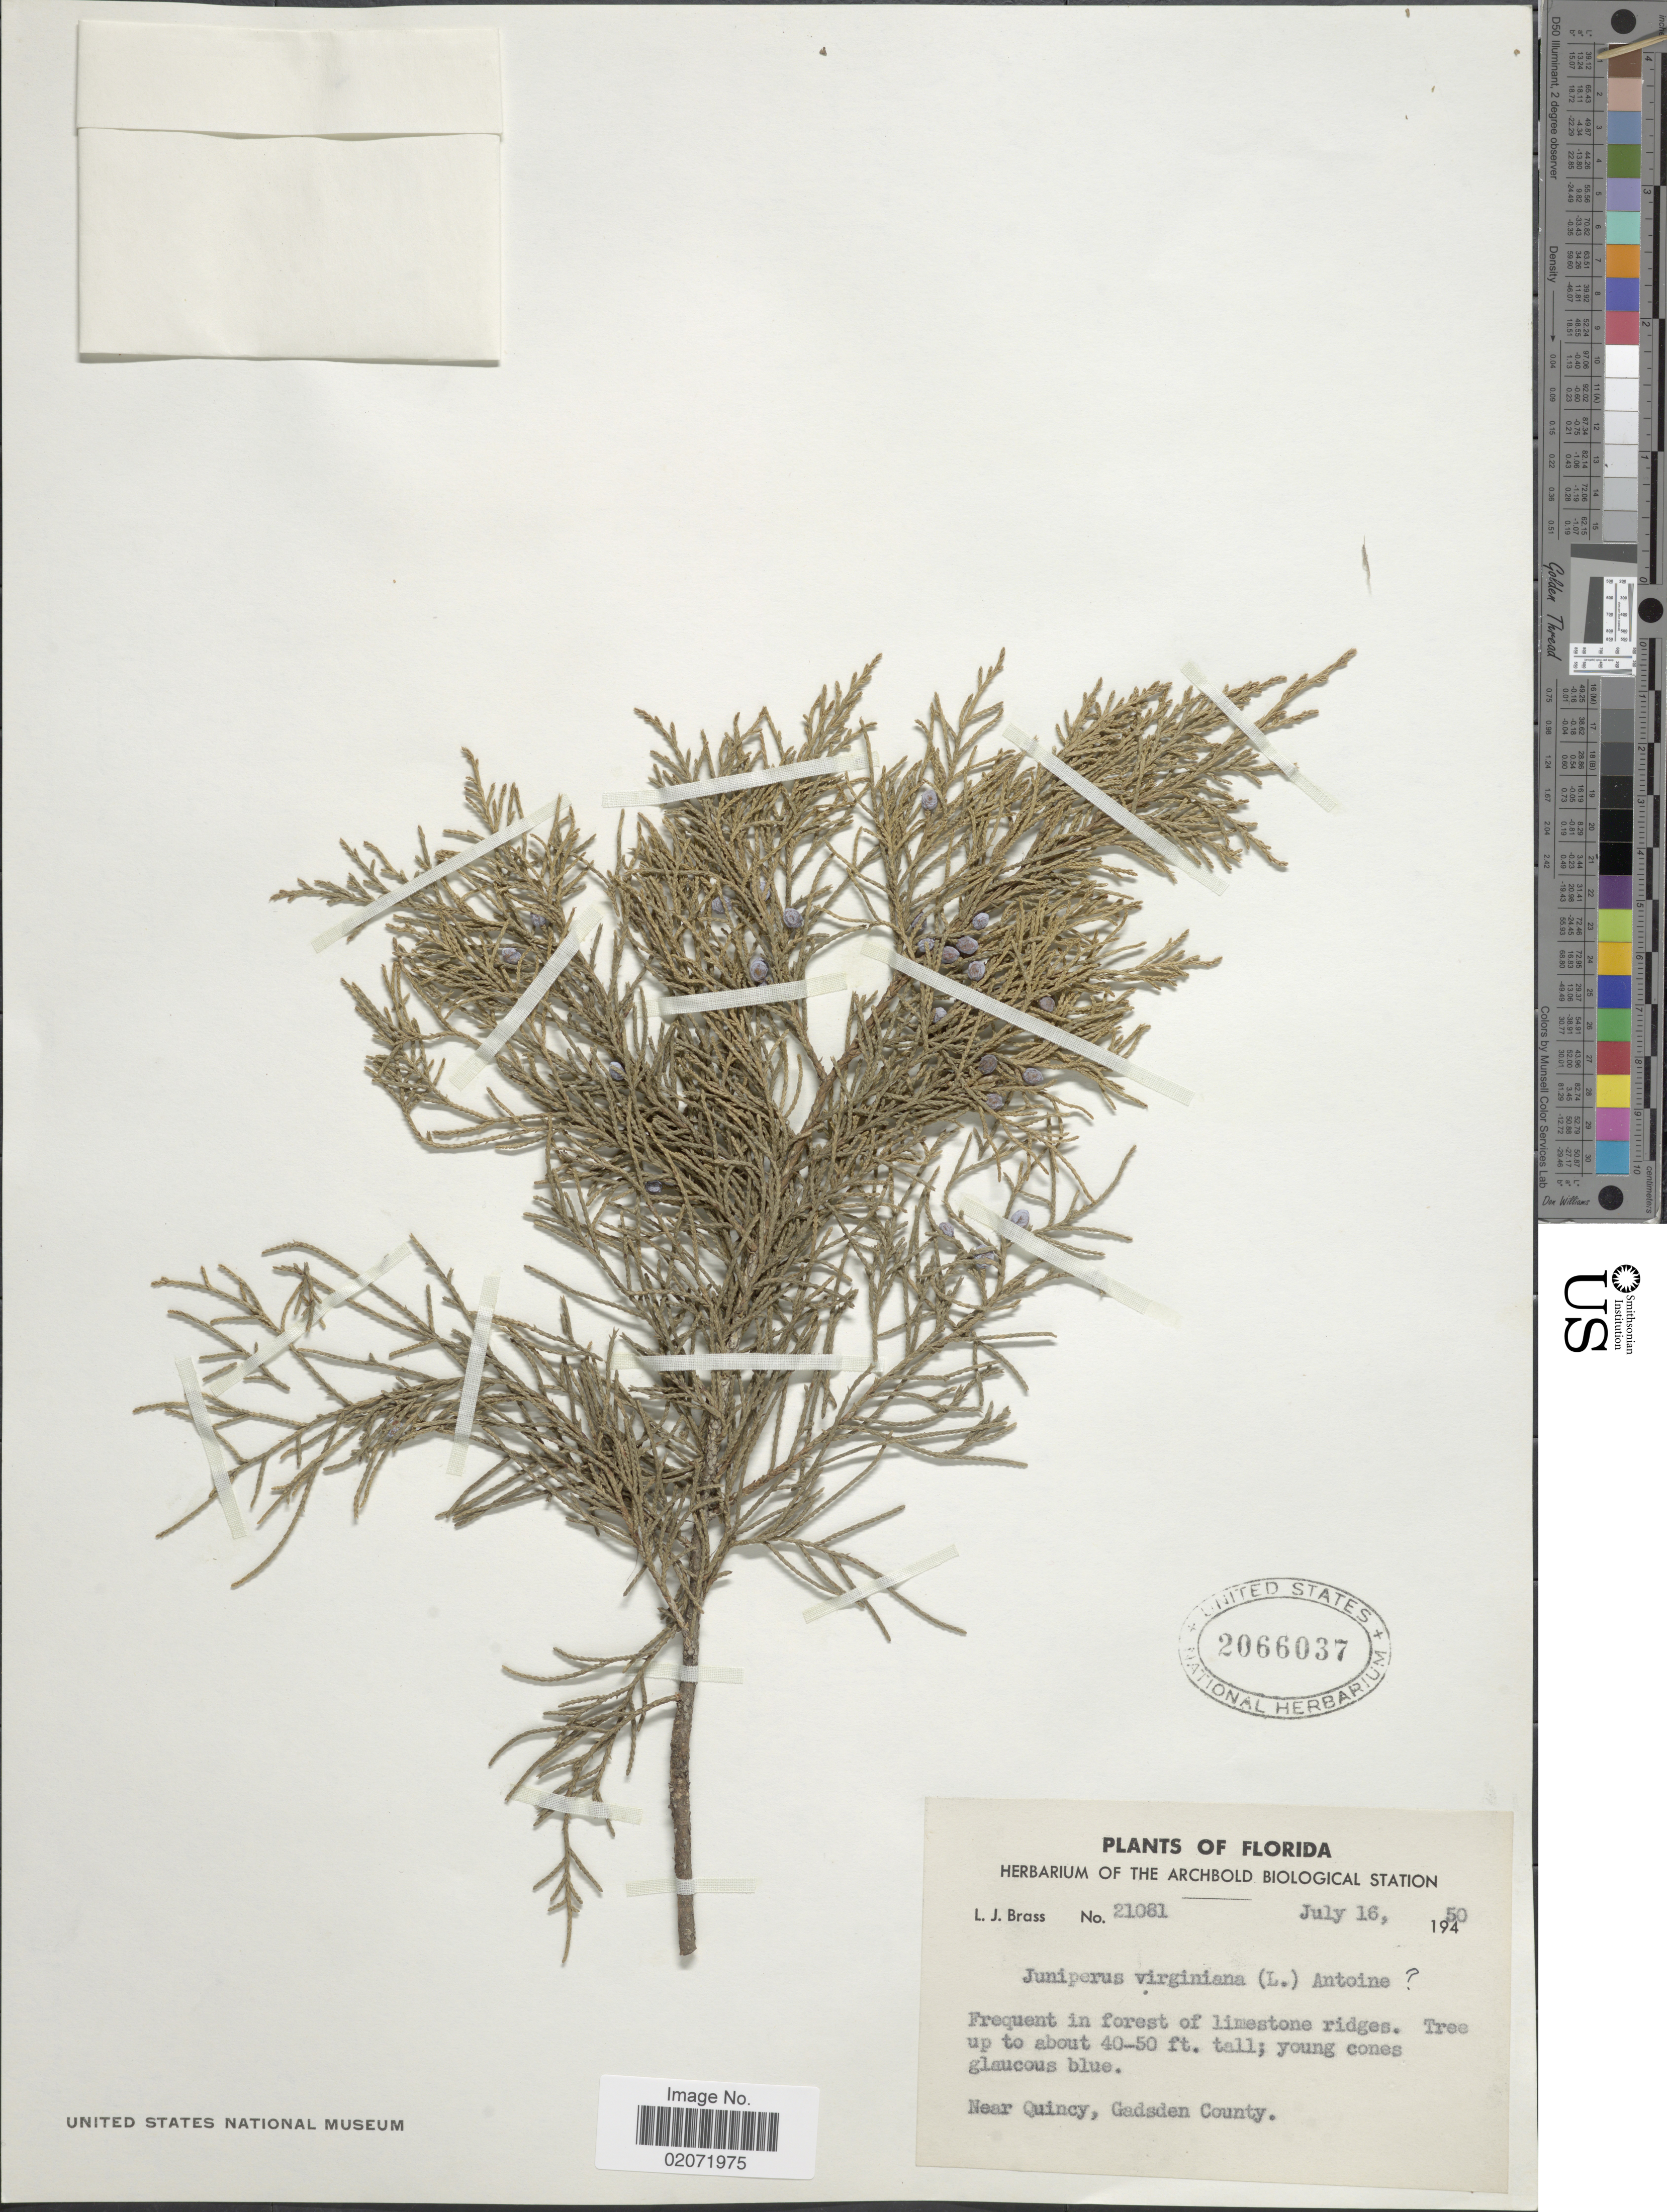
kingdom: Plantae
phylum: Tracheophyta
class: Pinopsida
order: Pinales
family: Cupressaceae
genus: Juniperus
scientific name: Juniperus virginiana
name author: L.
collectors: L. J. Brass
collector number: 21081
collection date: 1950-07-16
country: United States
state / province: Florida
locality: Near Quincy, Gadsden County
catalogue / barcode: US 2066037